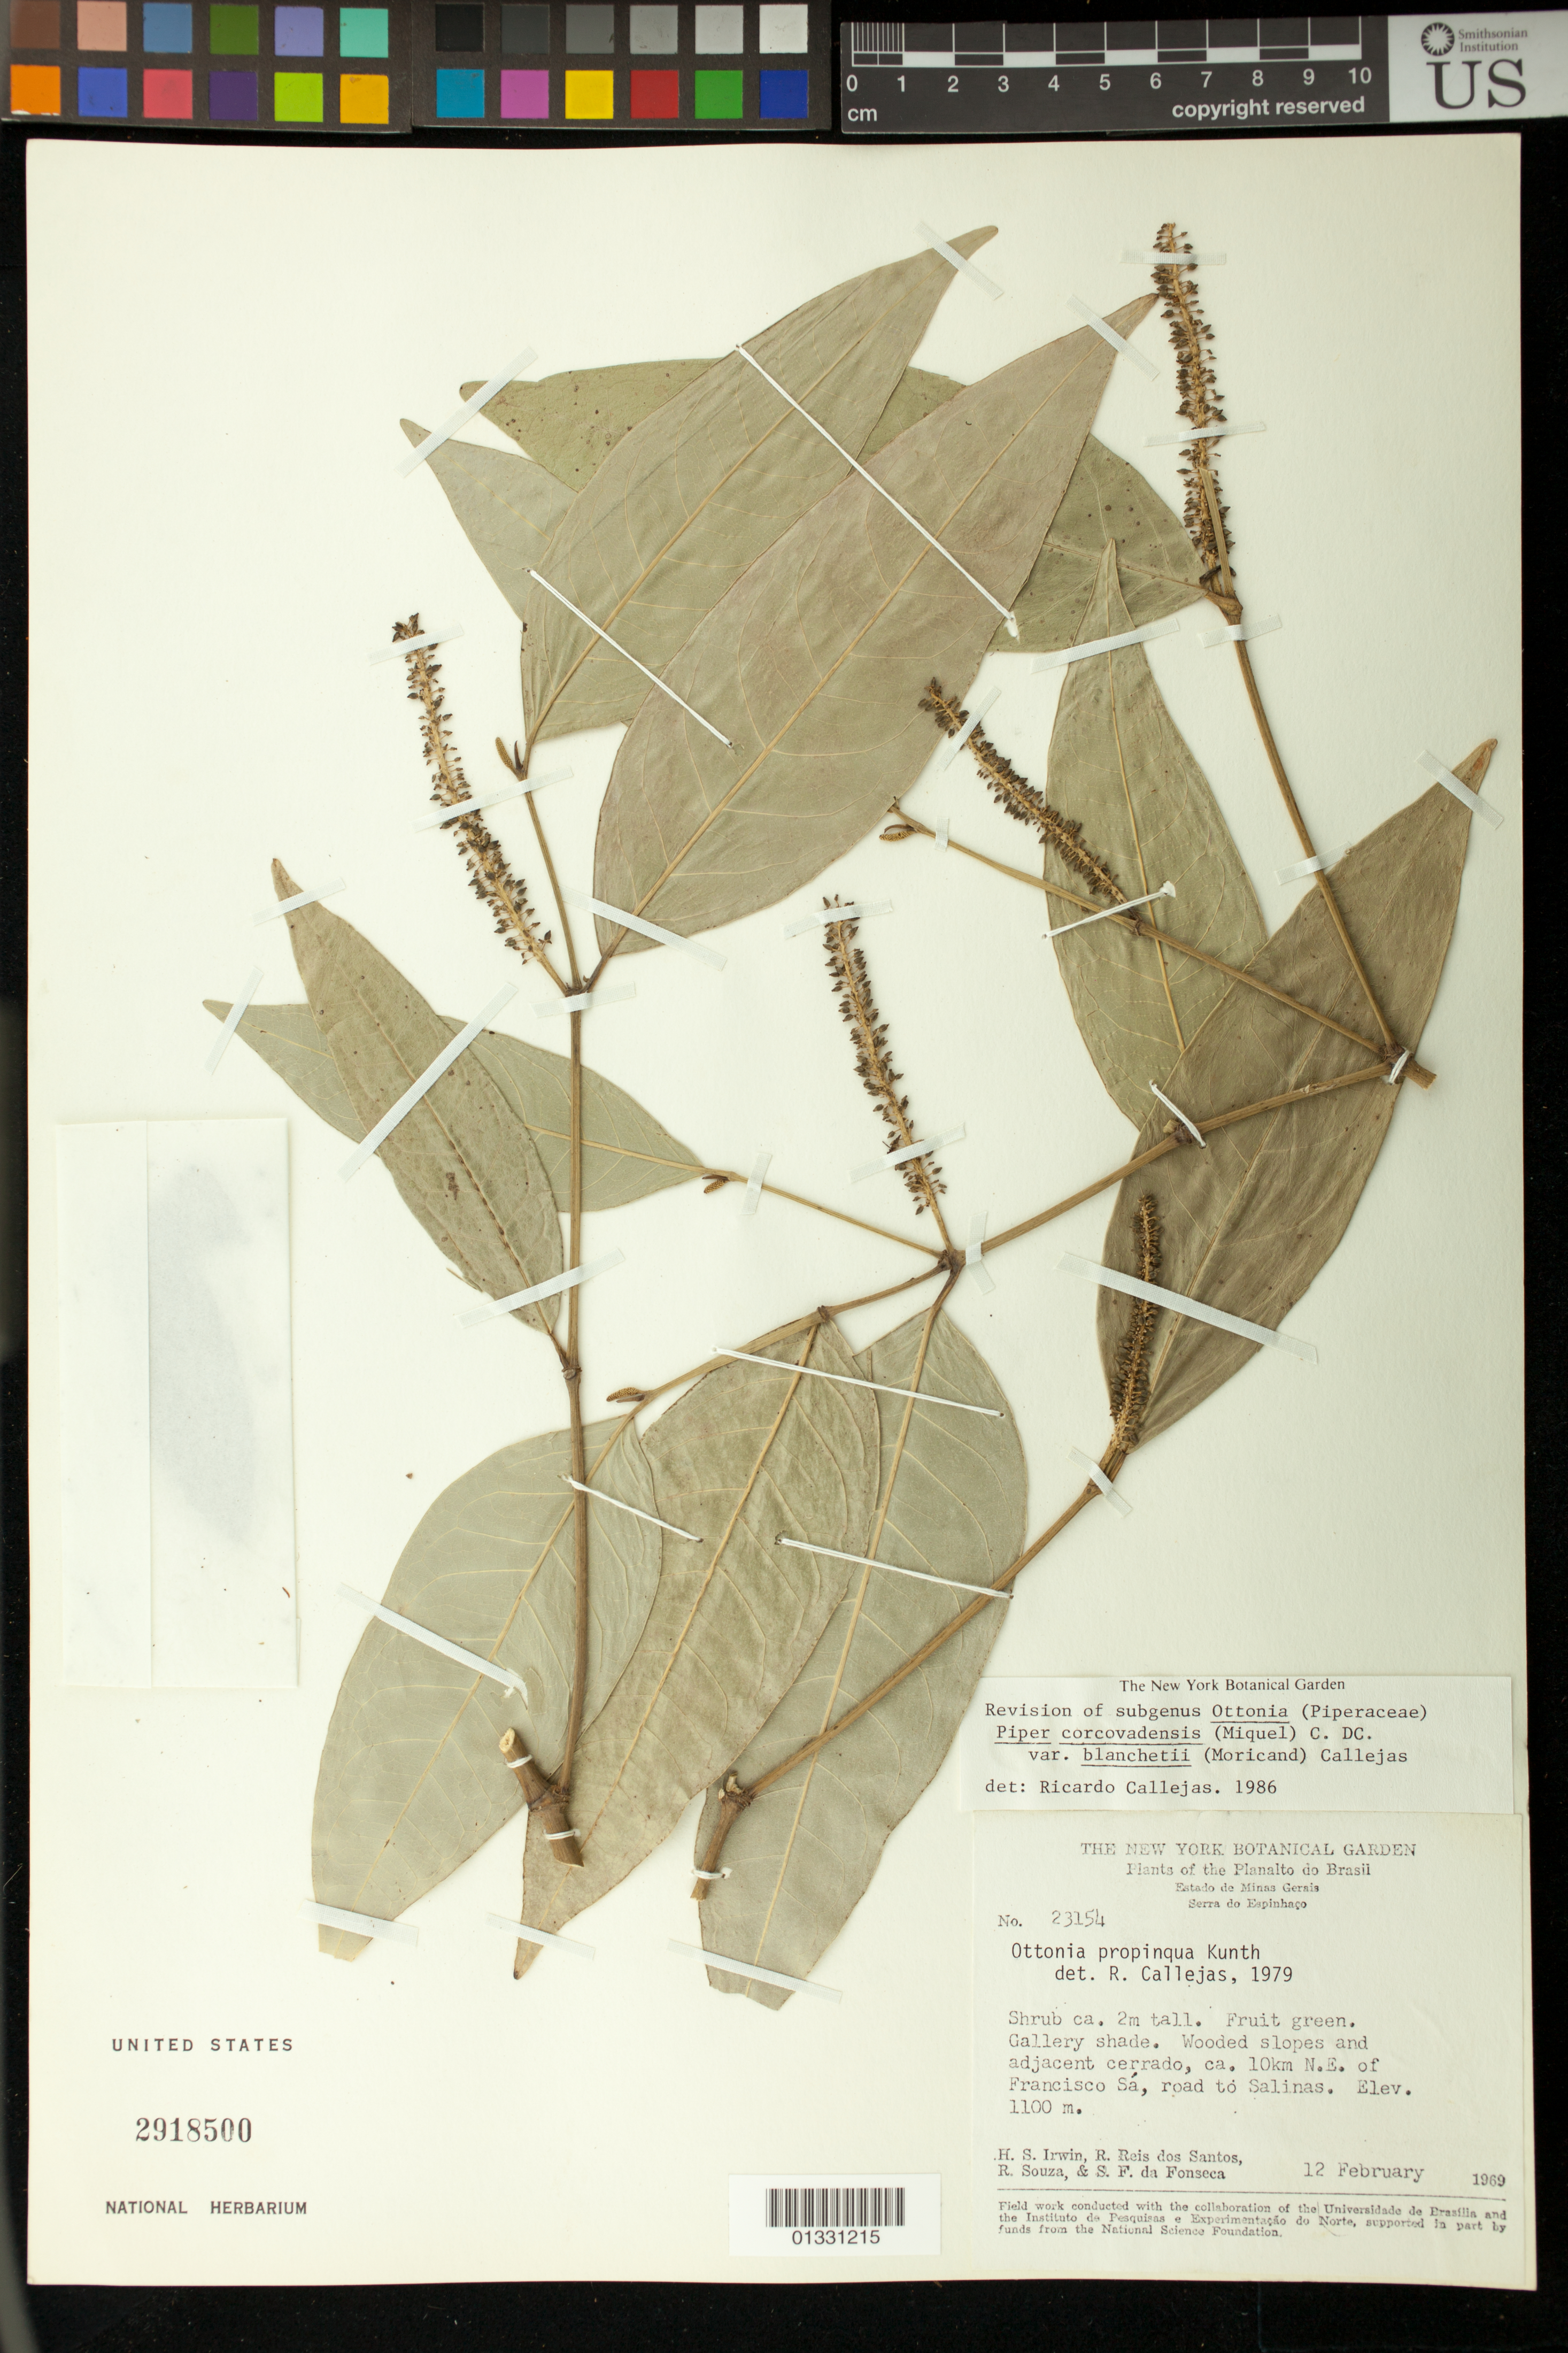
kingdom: Plantae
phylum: Tracheophyta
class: Magnoliopsida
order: Piperales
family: Piperaceae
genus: Piper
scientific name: Piper corcovadense var. blanchetii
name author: (Moricand) Callejas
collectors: H. Irwin, R. R. Santos, R. Souza & R. Souza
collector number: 23154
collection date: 1969-02-12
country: Brazil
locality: Ca. 10 Km NE of Francisco Sá, road to Salinas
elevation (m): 1100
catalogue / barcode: US 2918500